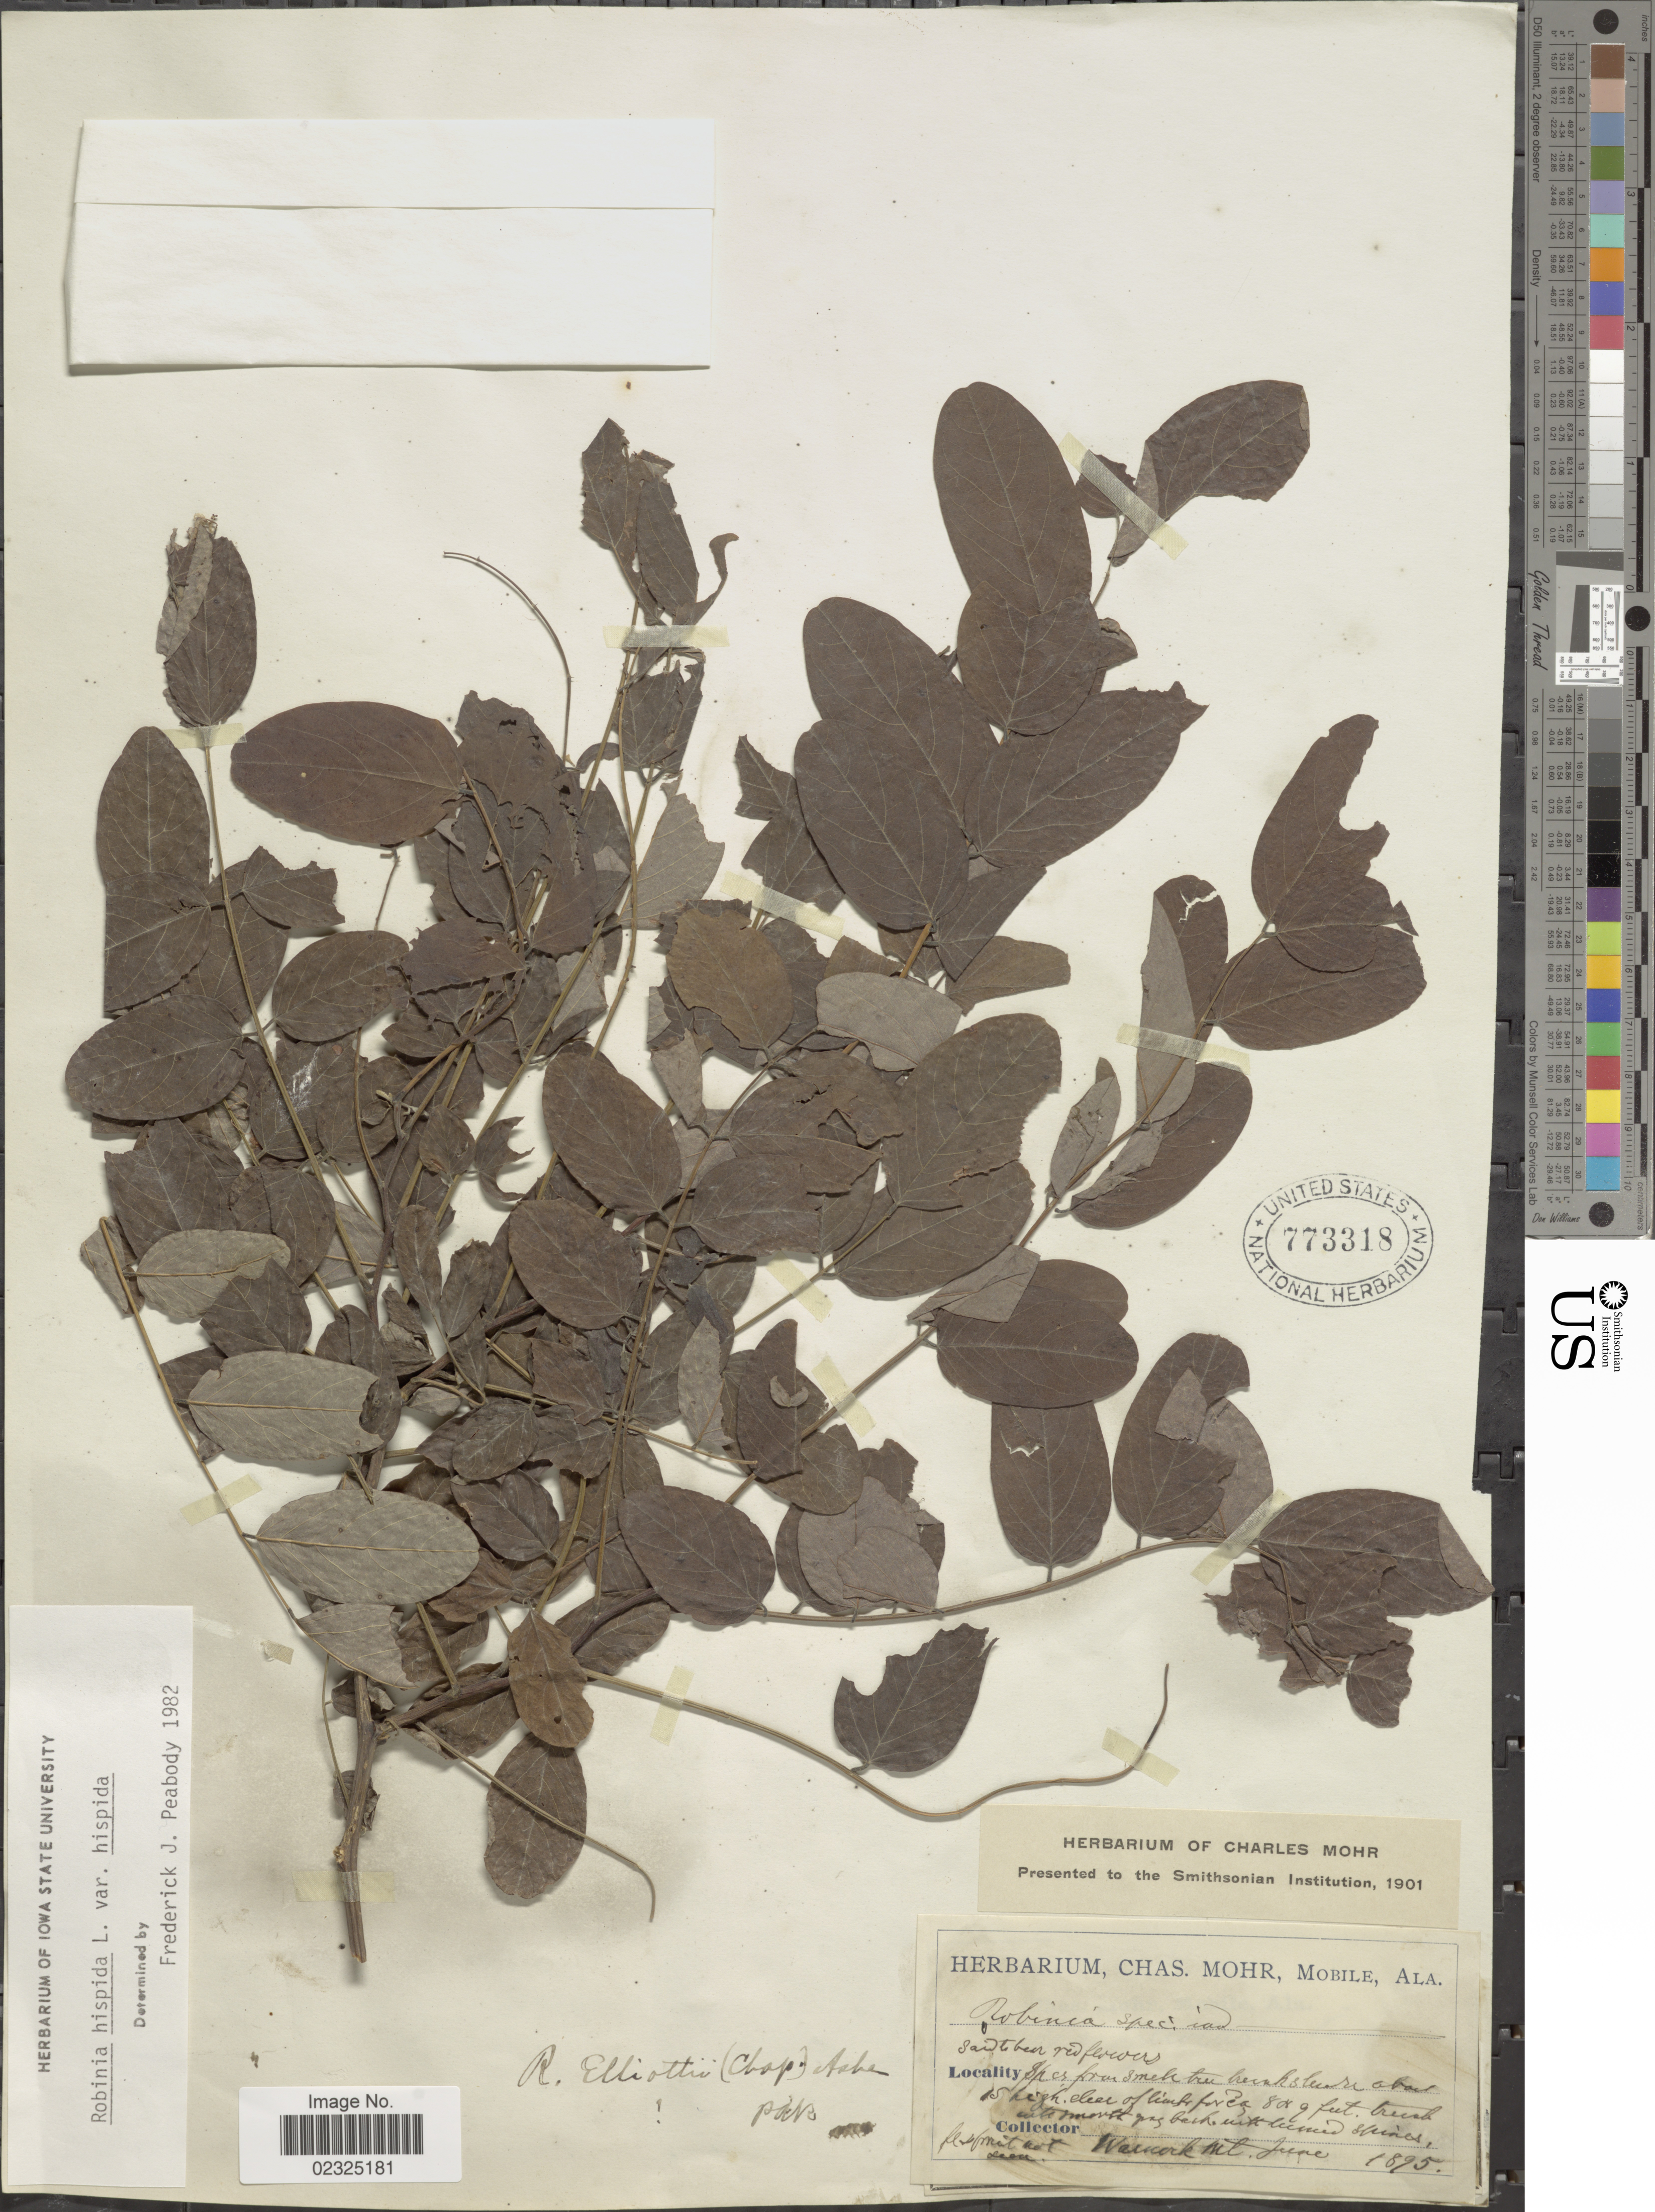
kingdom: Plantae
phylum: Tracheophyta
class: Magnoliopsida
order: Fabales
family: Fabaceae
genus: Robinia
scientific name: Robinia hispida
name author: L.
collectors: ex herb. C. Mohr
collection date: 1895-06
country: United States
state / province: Alabama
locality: Wornock Mountain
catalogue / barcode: US 773318